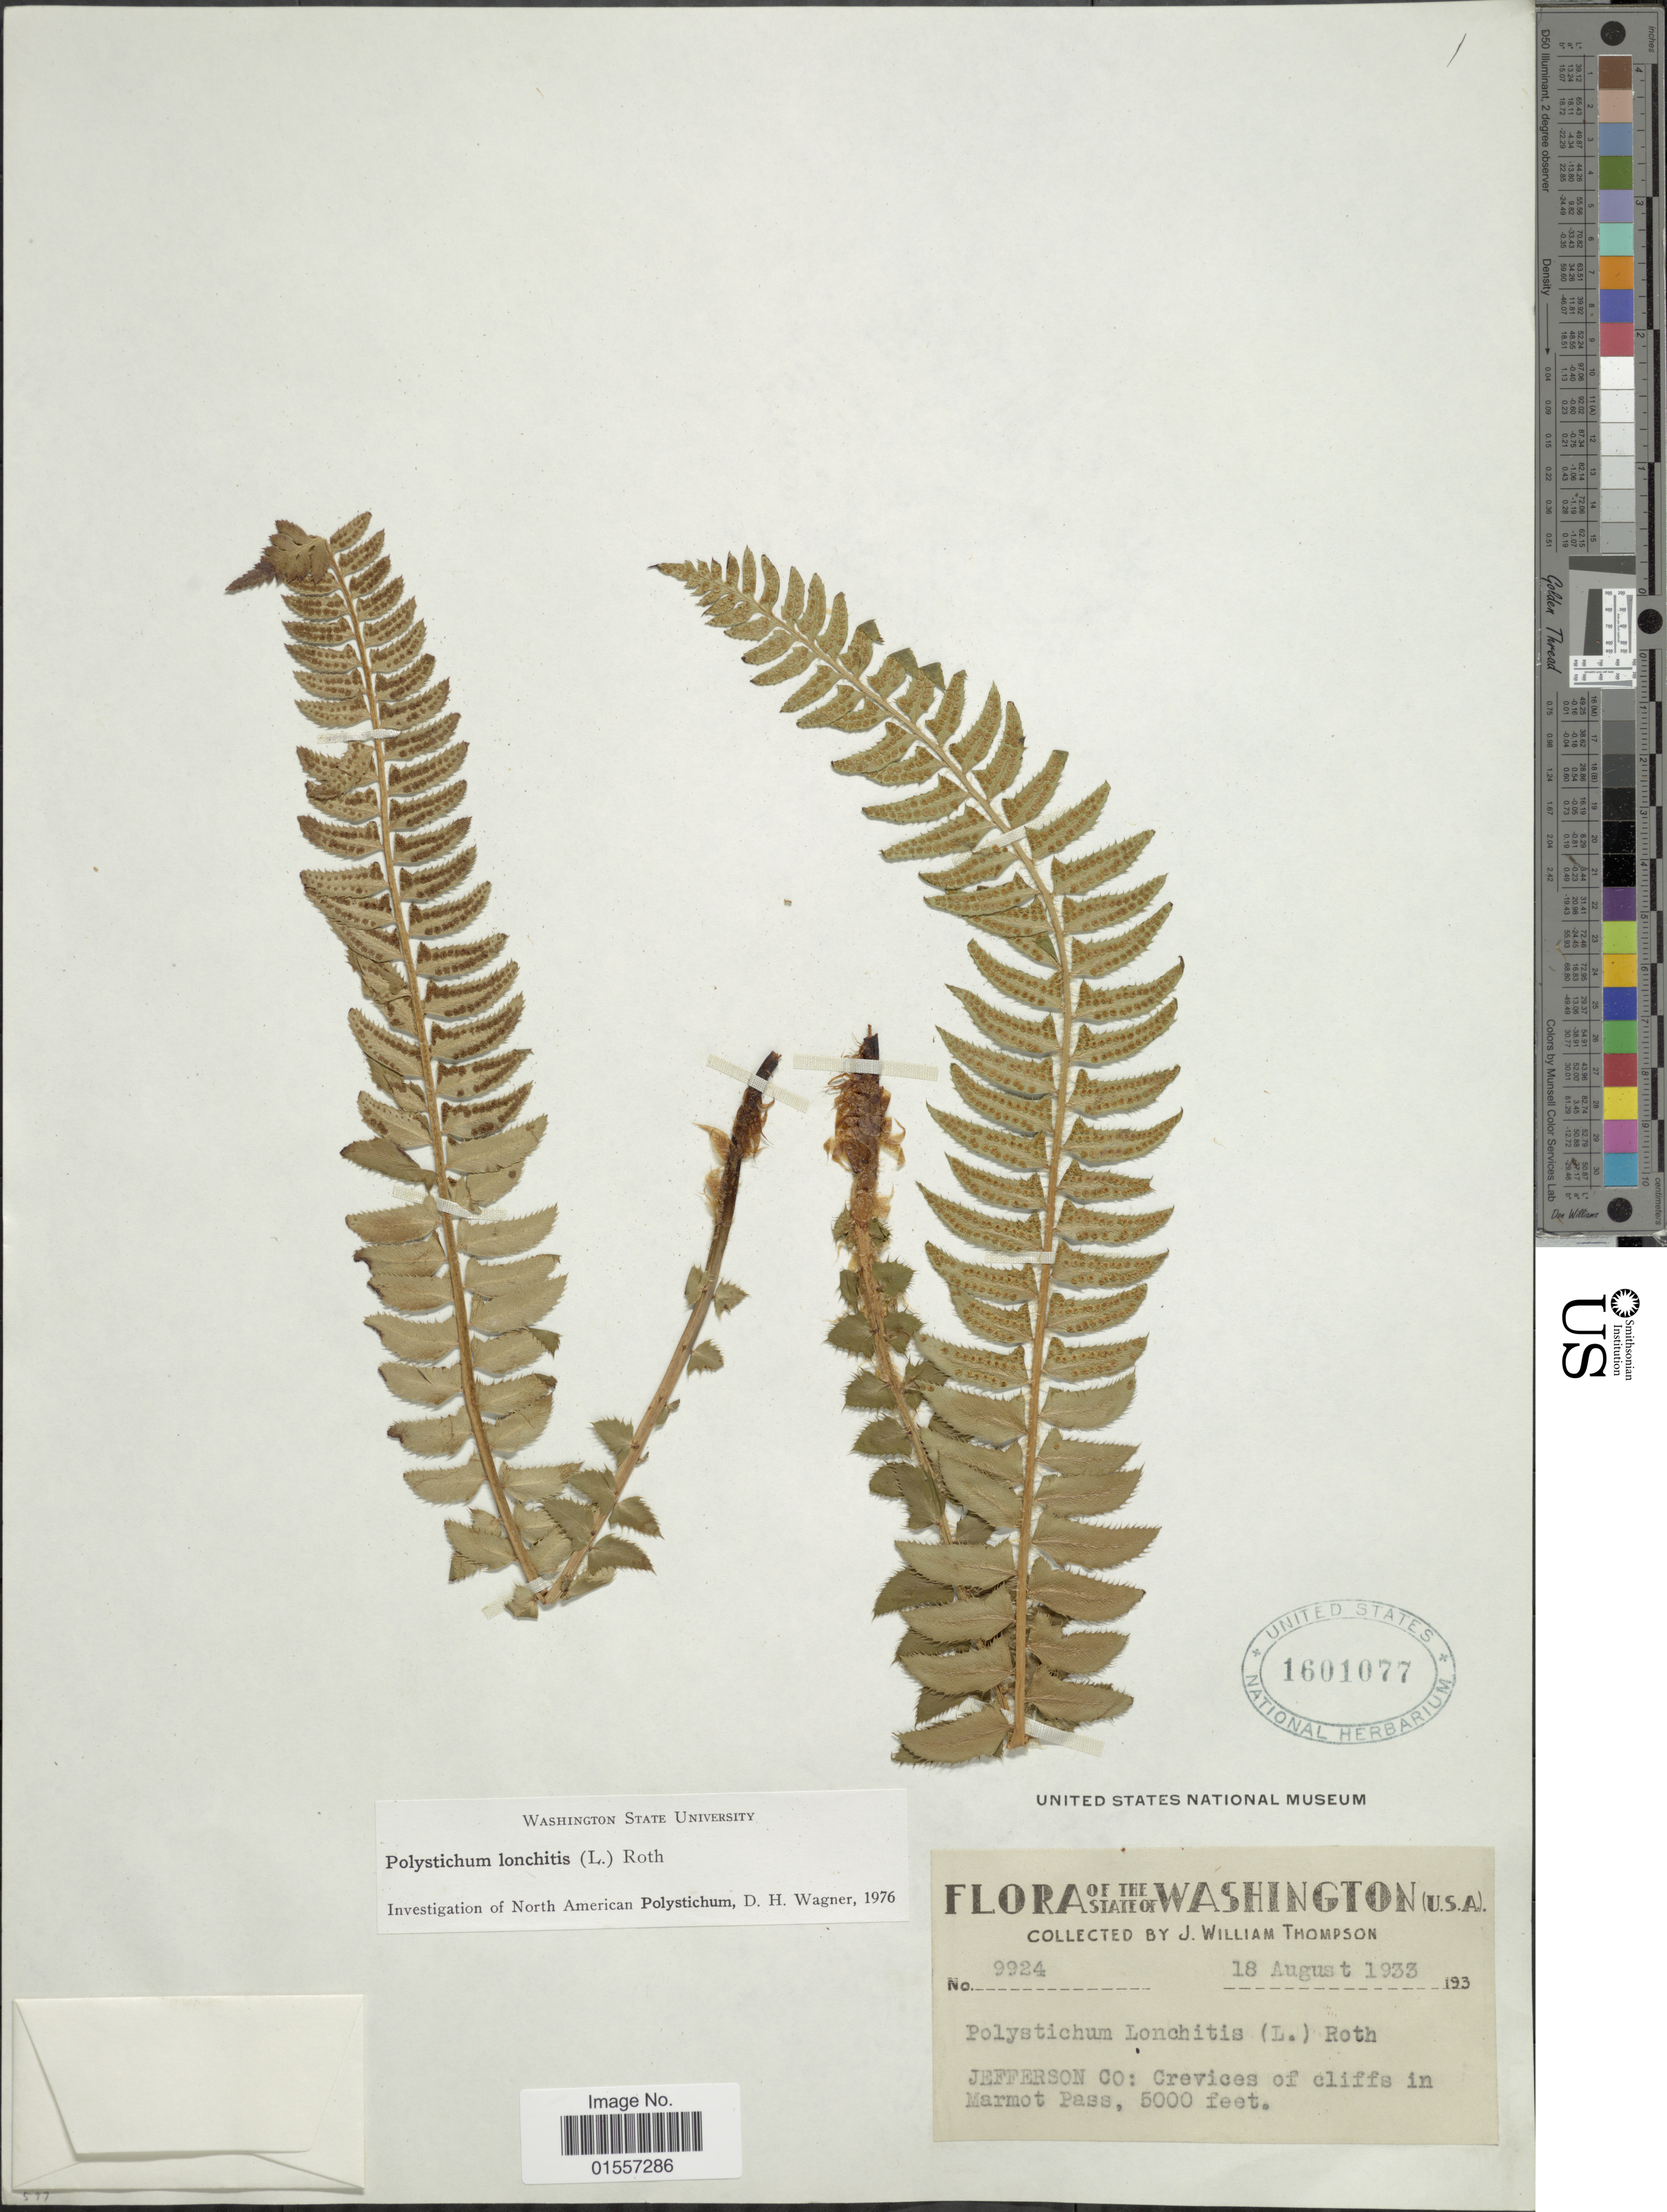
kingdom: Plantae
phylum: Tracheophyta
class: Polypodiopsida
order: Polypodiales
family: Dryopteridaceae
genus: Polystichum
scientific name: Polystichum lonchitis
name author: (Roth) L.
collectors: J. W. Thompson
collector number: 9924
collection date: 1933-08-18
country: United States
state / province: Washington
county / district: Jefferson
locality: Jefferson Co: Crevices of cliffs in Marmott Pass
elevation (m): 1524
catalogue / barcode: US 1601077